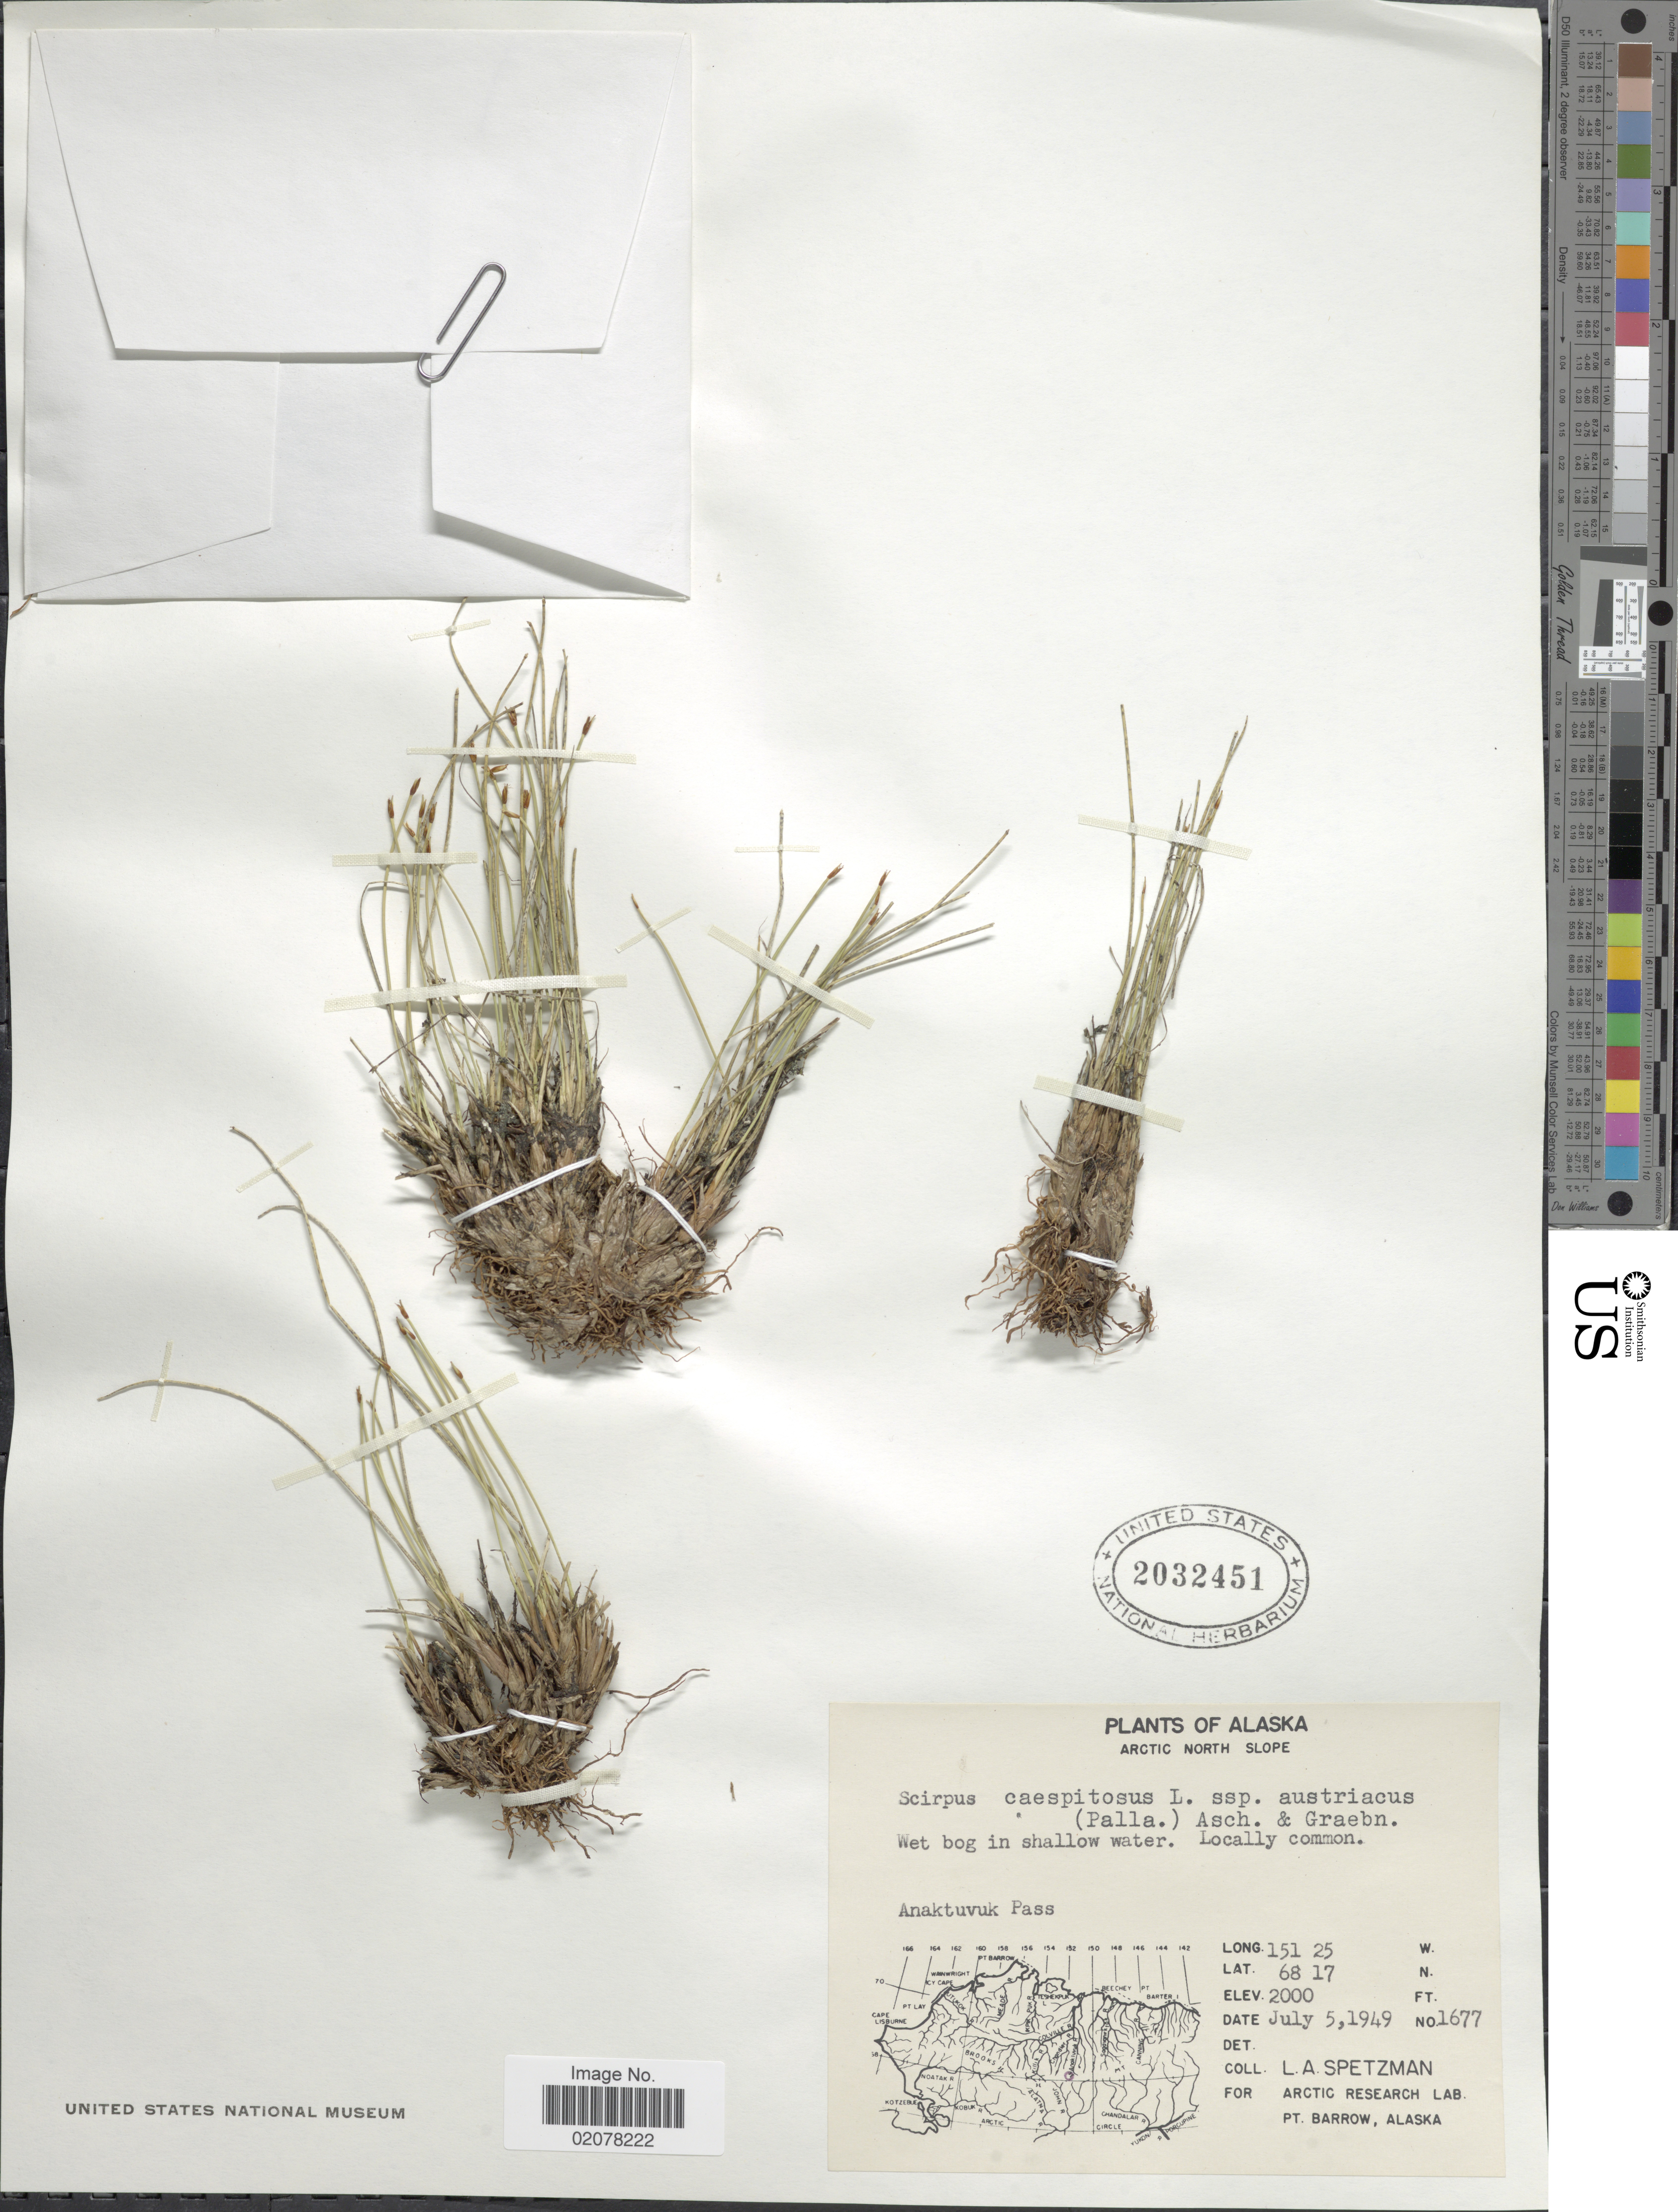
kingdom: Plantae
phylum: Tracheophyta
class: Liliopsida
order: Poales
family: Cyperaceae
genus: Trichophorum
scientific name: Trichophorum cespitosum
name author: (L.) Hartm.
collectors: L. Spetzman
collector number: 1677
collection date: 1949-07-05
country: United States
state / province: Alaska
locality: Arctic North Slope, wet bog in shallow water, Anaktuvuk Pass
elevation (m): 610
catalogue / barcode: US 2032451